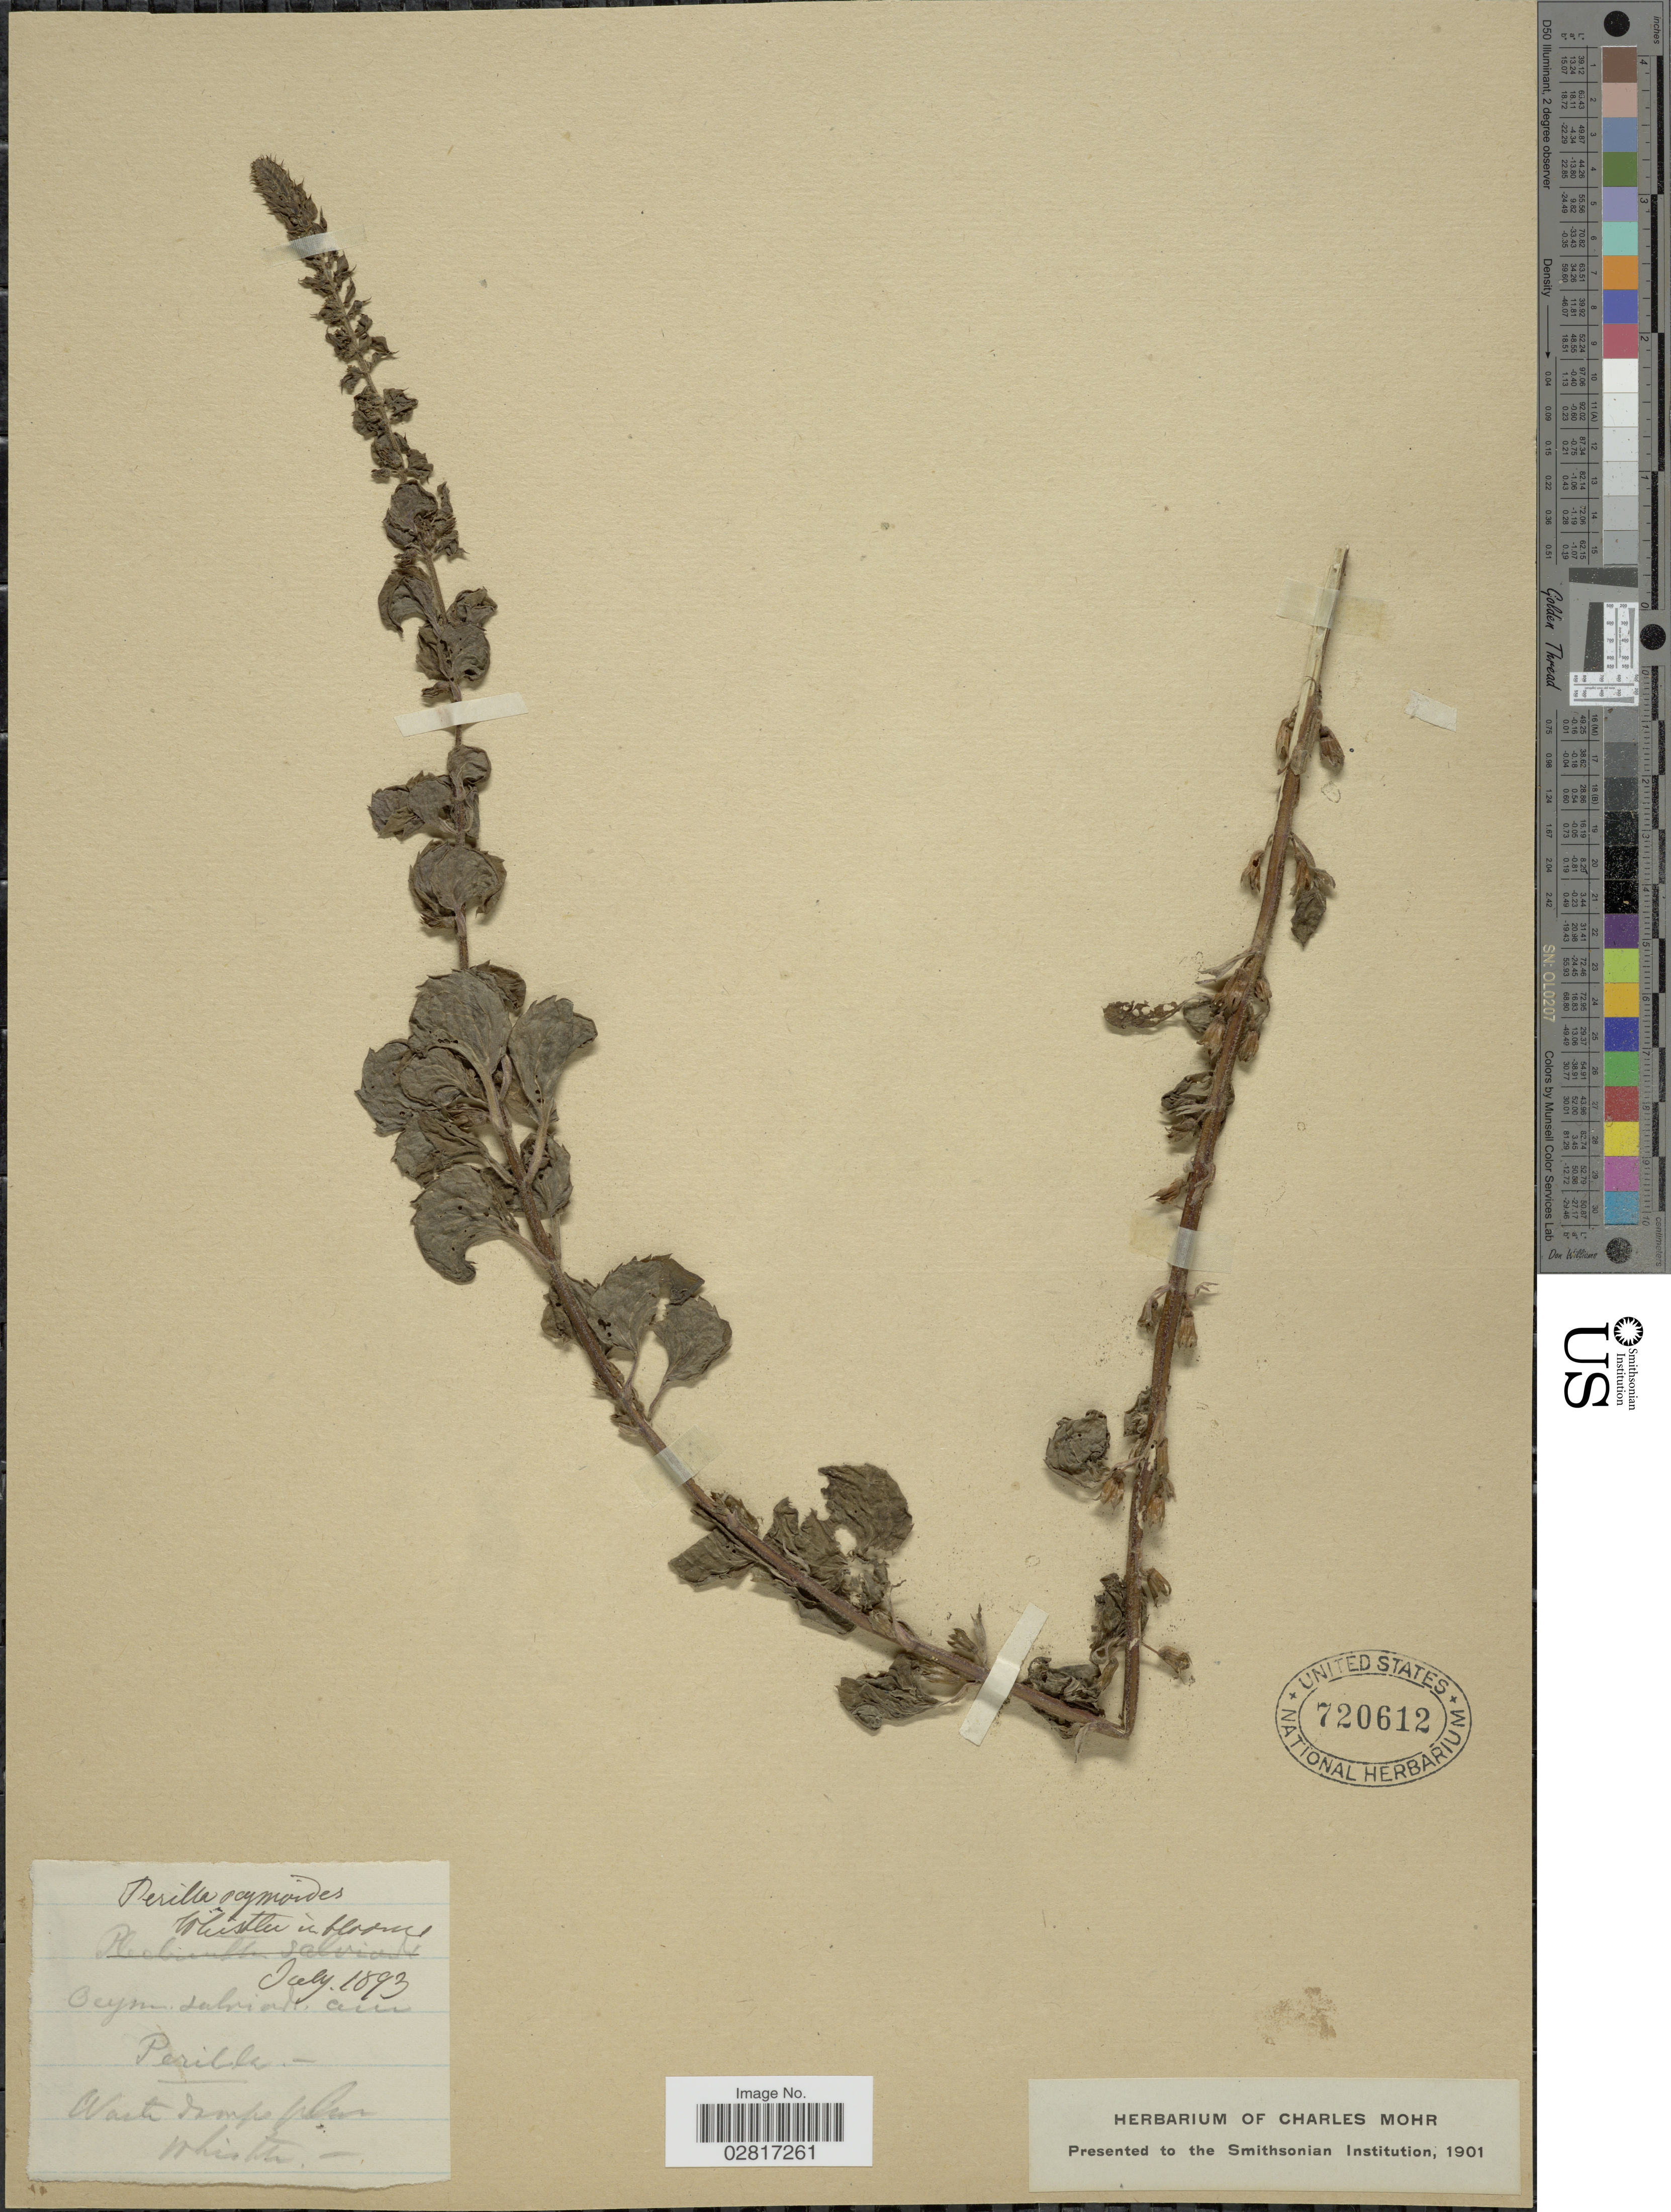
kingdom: Plantae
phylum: Tracheophyta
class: Magnoliopsida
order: Lamiales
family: Lamiaceae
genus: Perilla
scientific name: Perilla frutescens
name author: (L.) Britton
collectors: -- Whistler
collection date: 1893-07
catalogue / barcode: US 720612